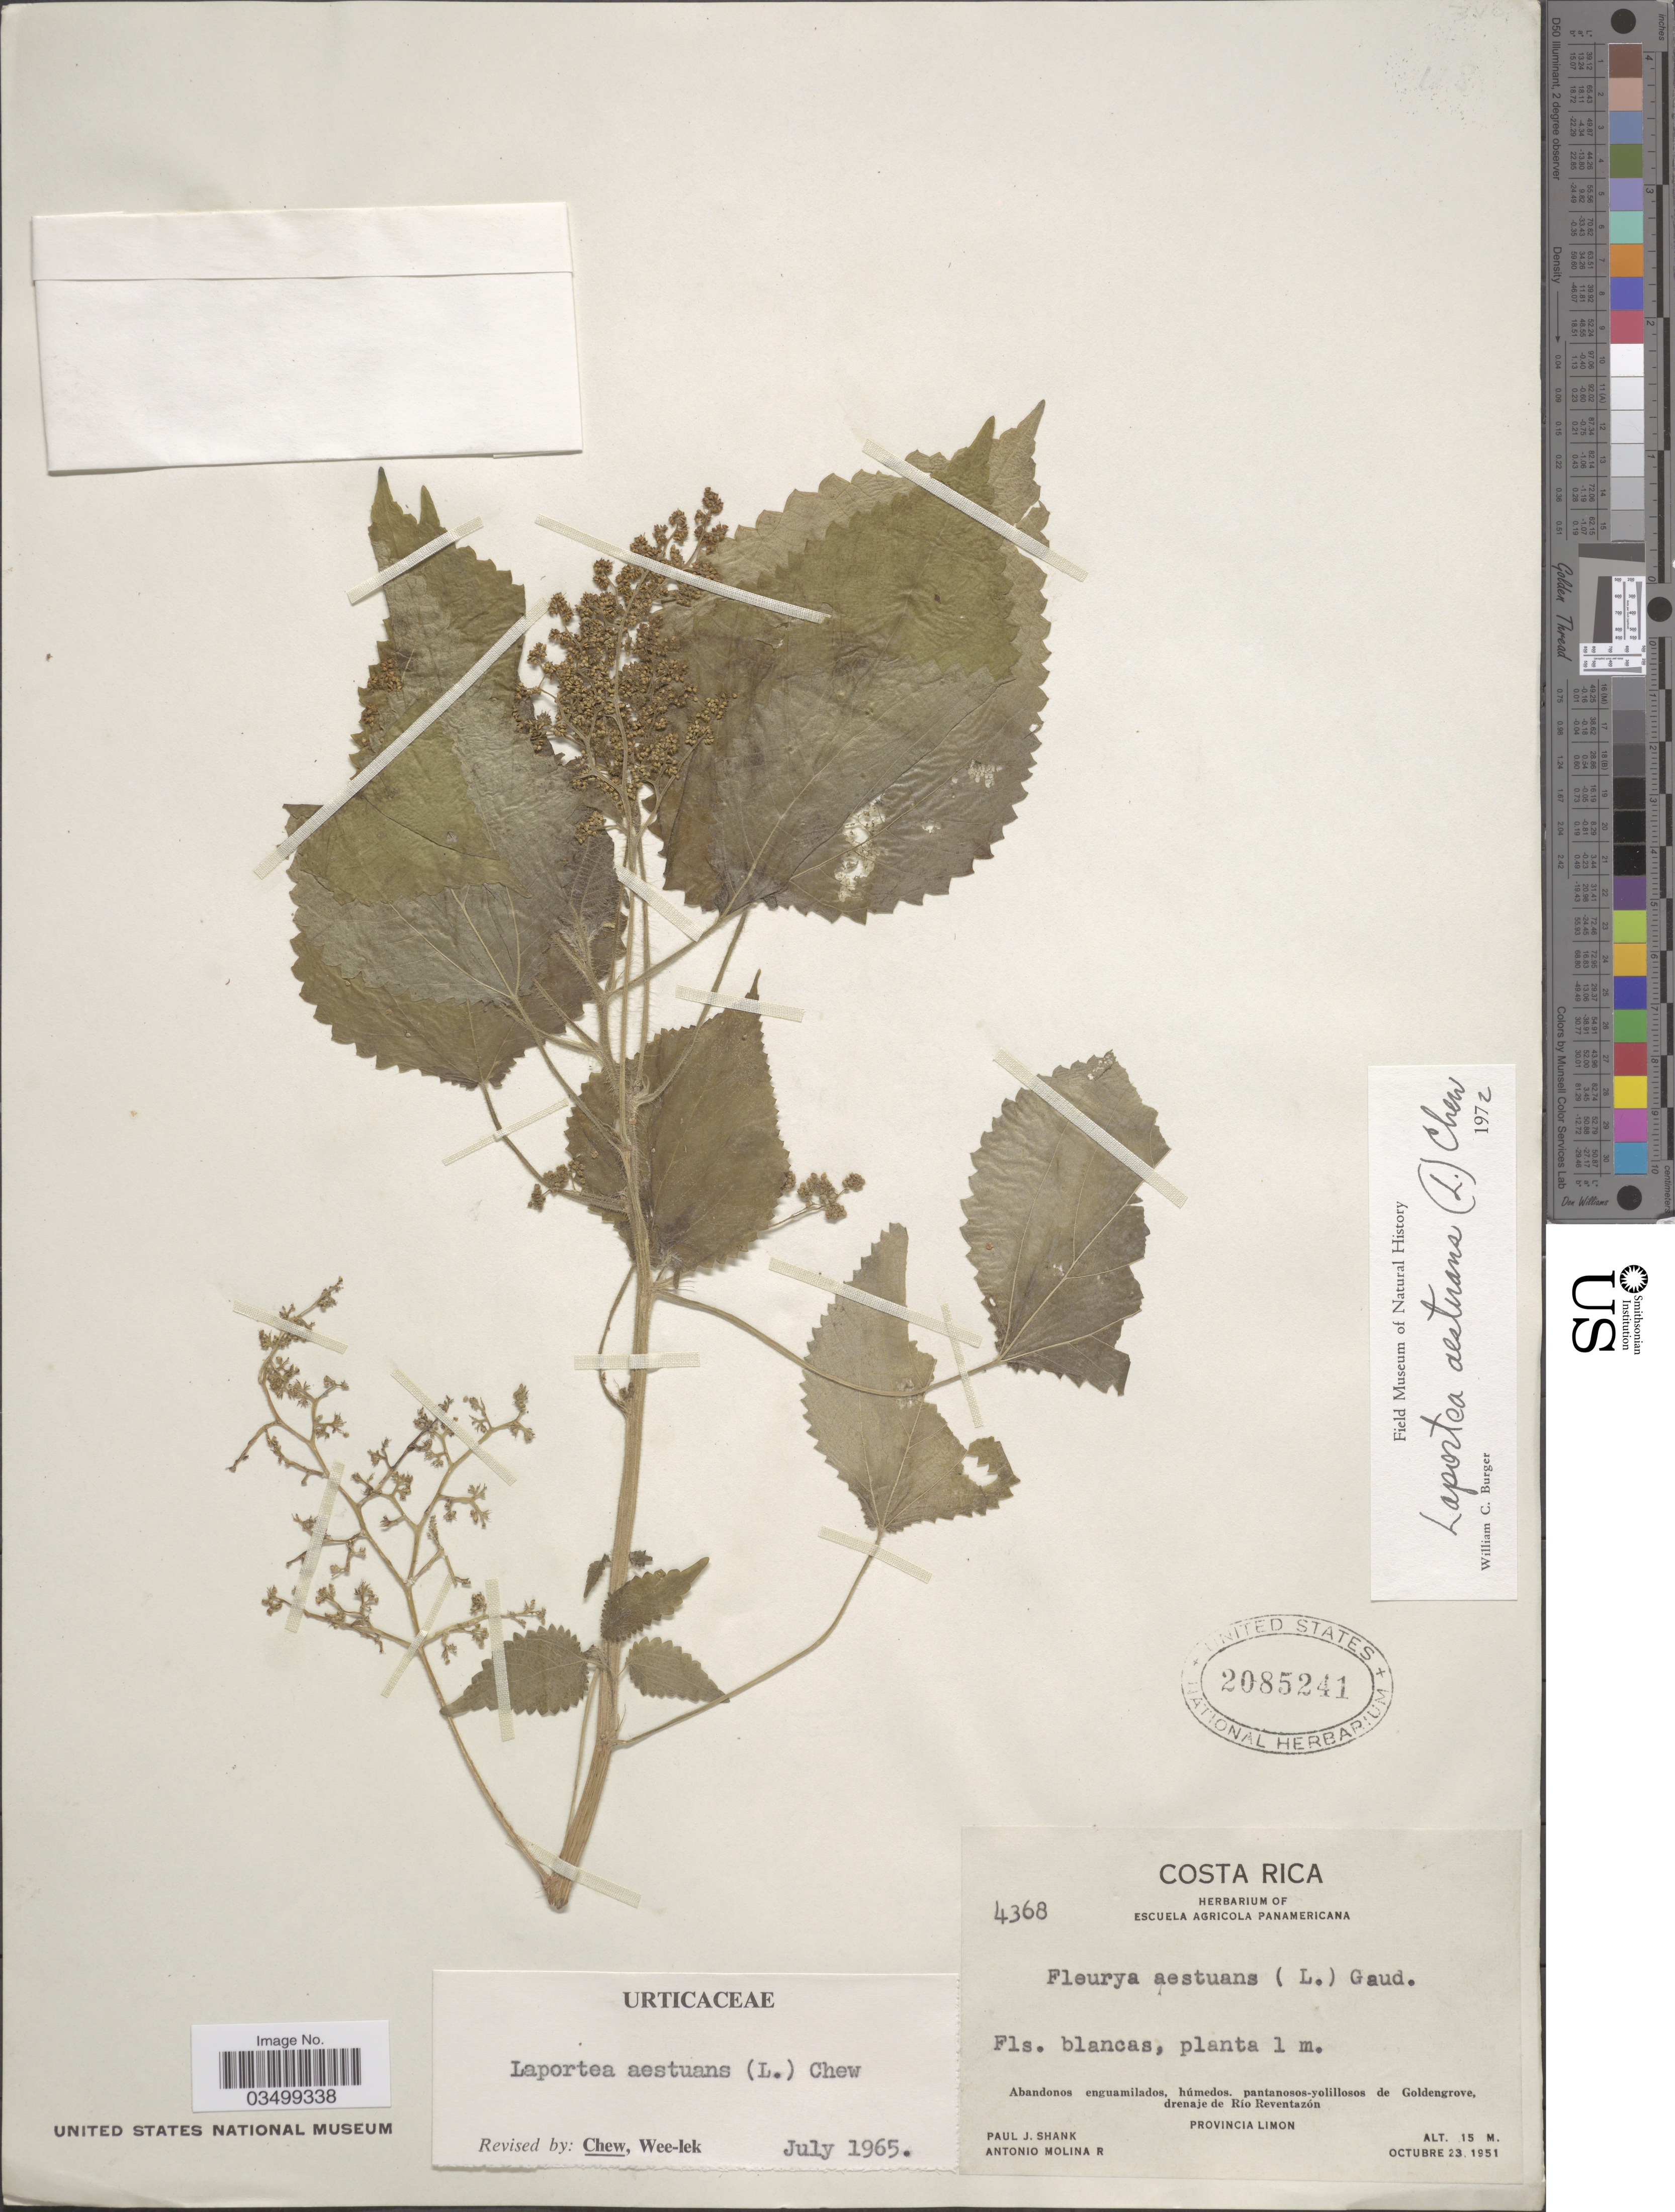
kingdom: Plantae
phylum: Tracheophyta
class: Magnoliopsida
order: Rosales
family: Urticaceae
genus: Laportea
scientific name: Laportea aestuans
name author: (L.) Chew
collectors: P. J. Shank & A. Molina R.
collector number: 4368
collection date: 1951-10-23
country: Costa Rica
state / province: Limón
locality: Pantanosos-yolillosos de Goldengrove, drenaje de Río Reventazón.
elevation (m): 15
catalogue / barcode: US 2085241